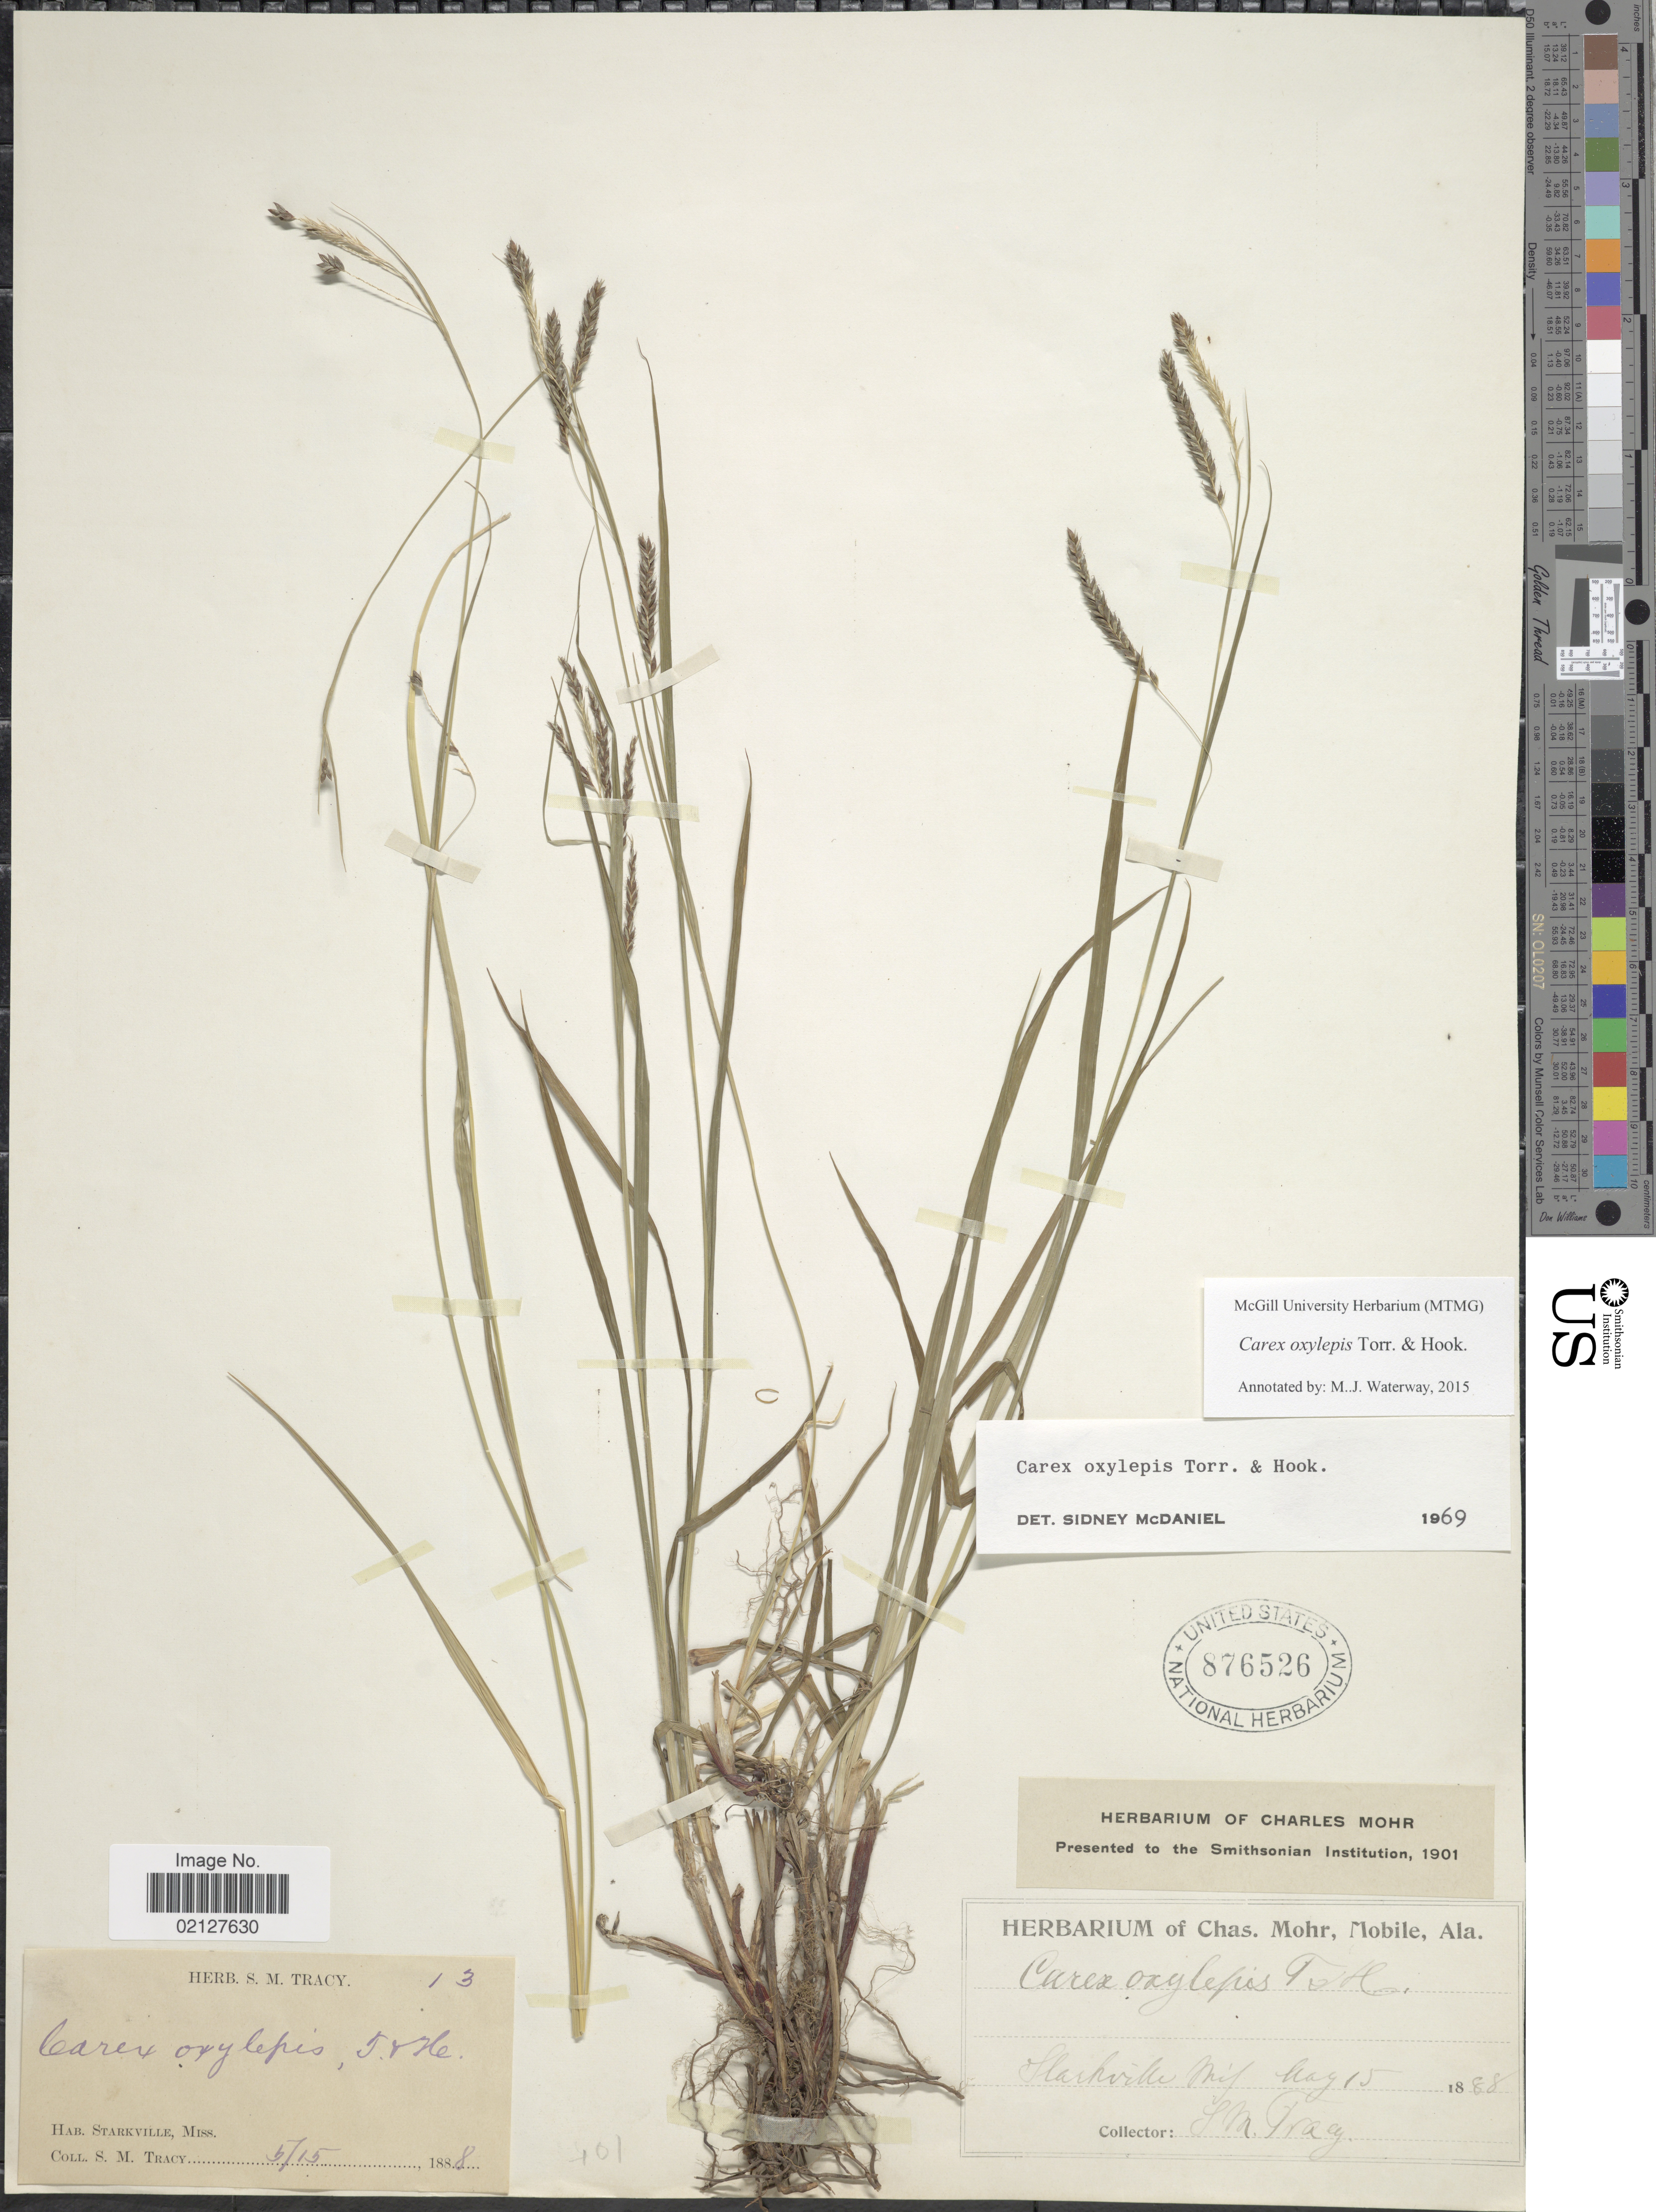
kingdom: Plantae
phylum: Tracheophyta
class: Liliopsida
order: Poales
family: Cyperaceae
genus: Carex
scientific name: Carex oxylepis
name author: Torr. & Hook.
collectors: S. M. Tracy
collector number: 13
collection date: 1888-05-15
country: United States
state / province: Mississippi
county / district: Oktibbeha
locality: Starkville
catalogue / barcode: US 876526